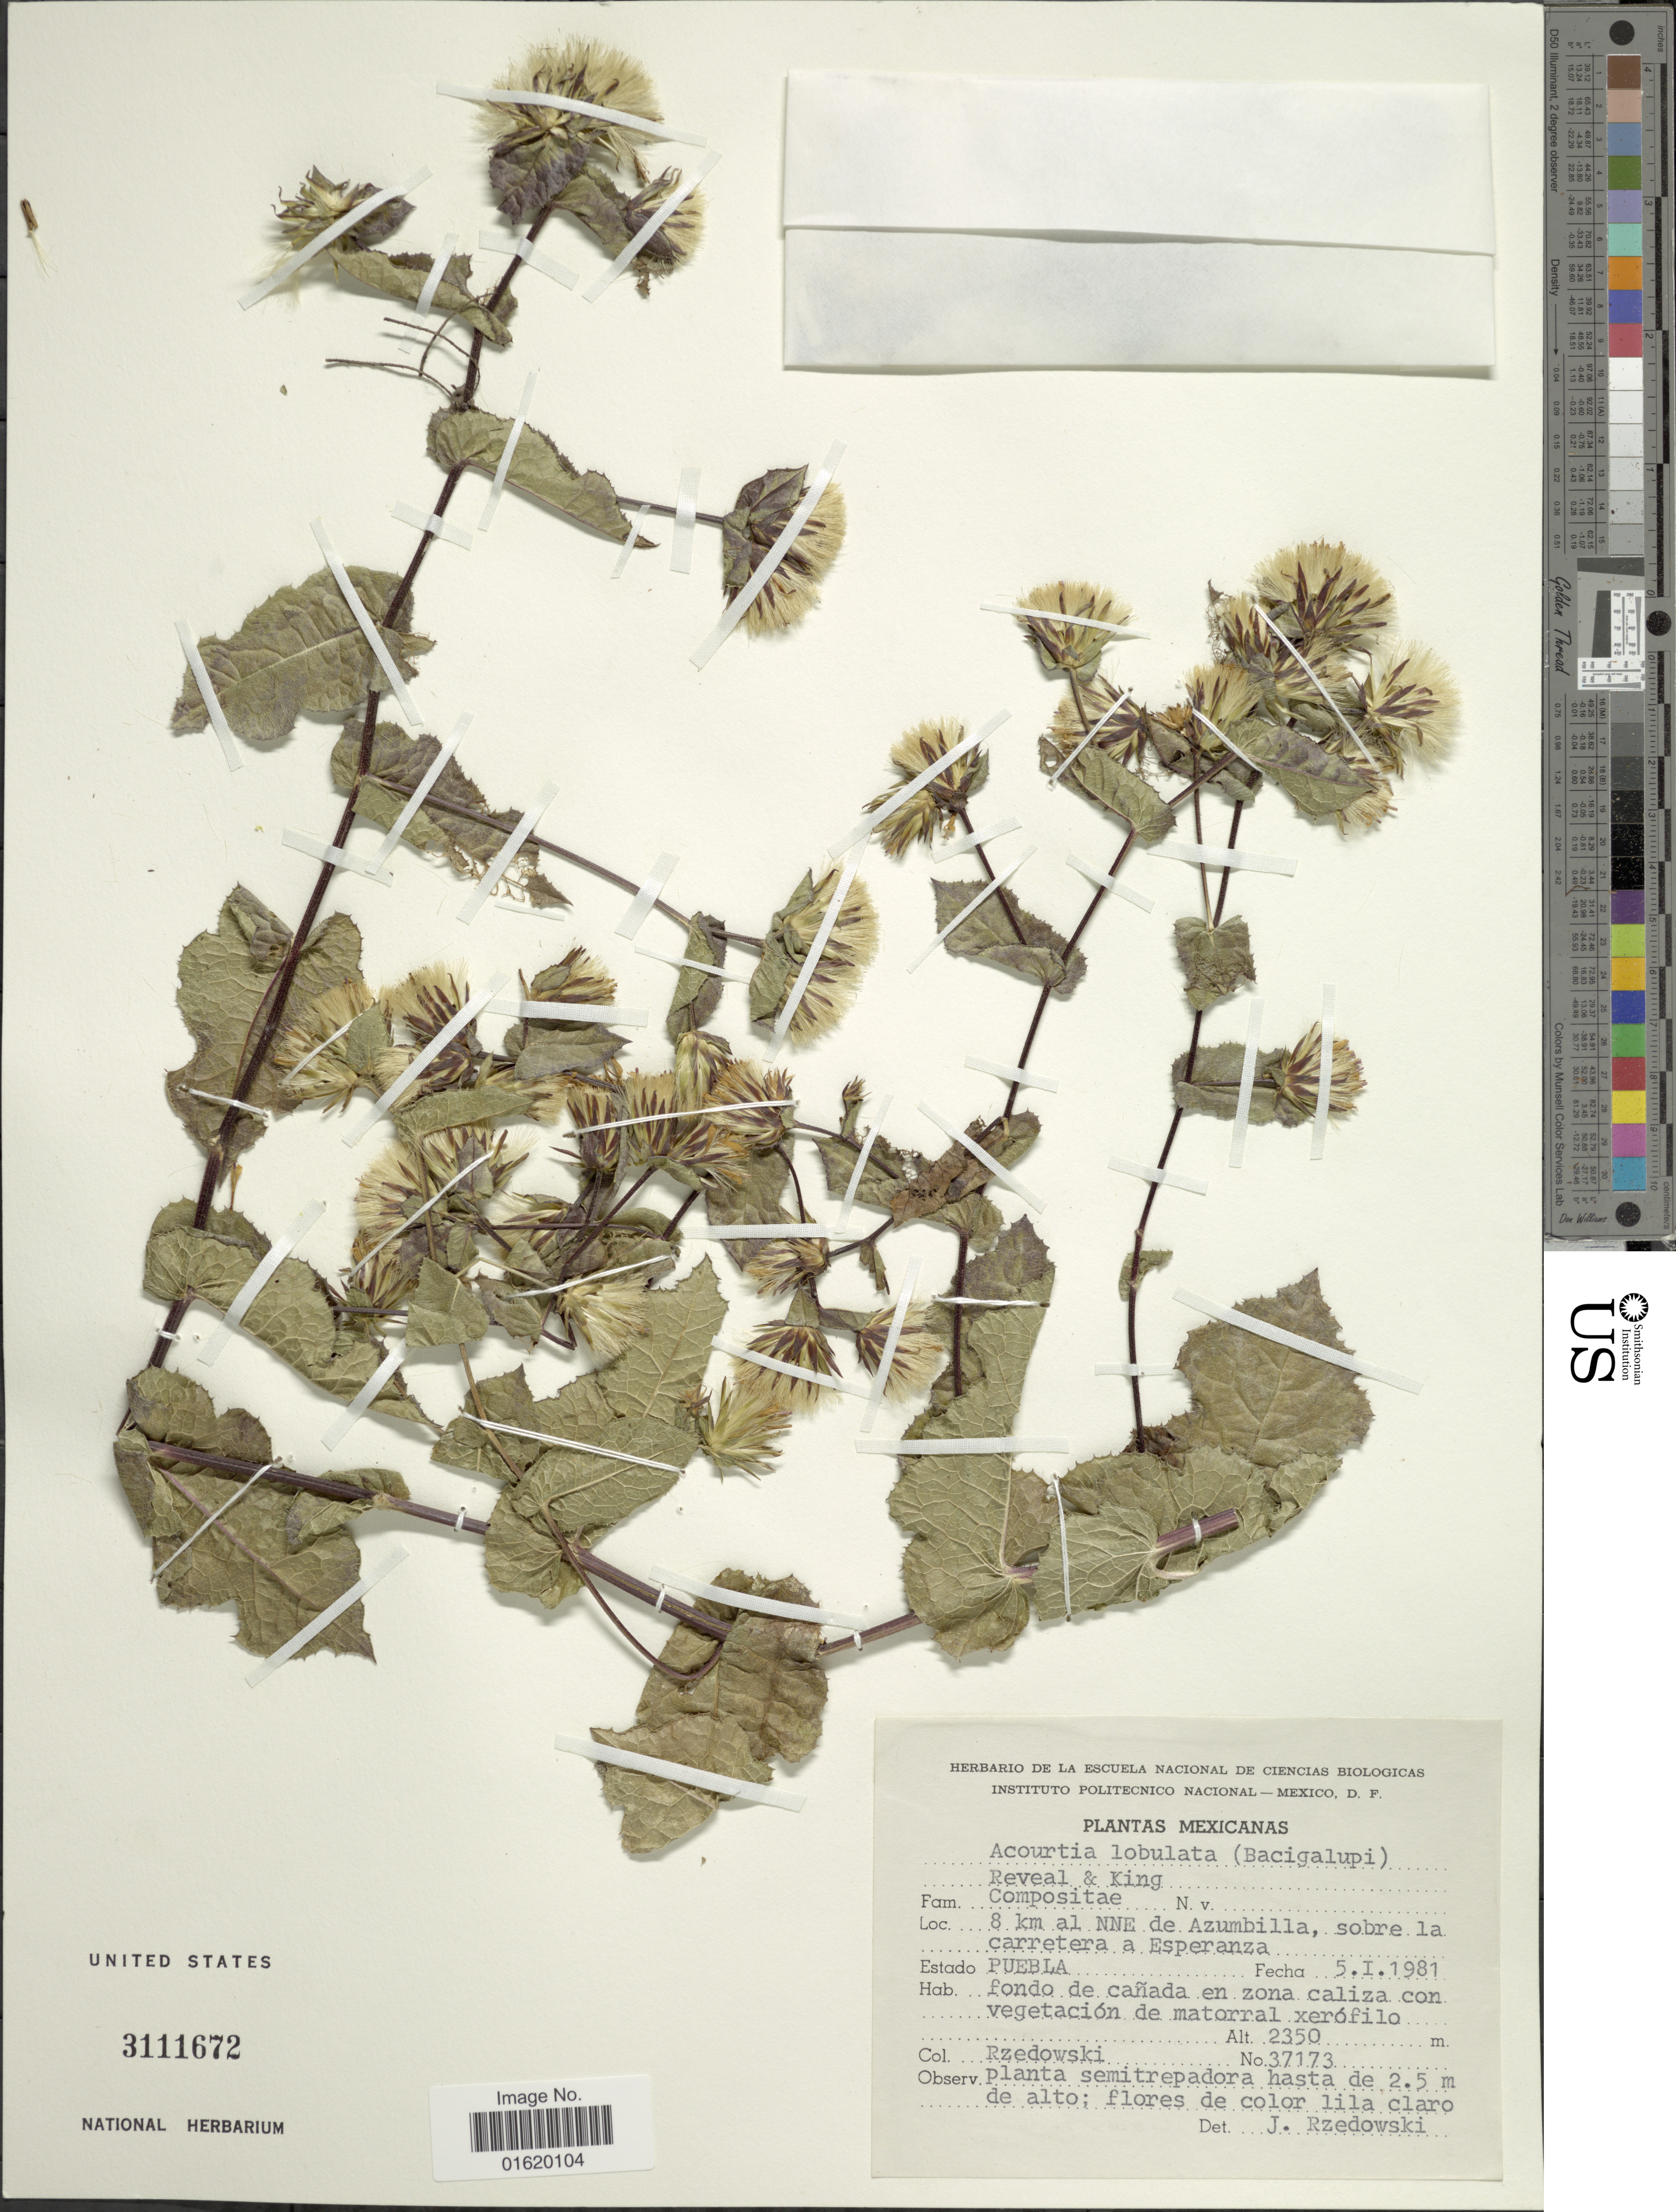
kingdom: Plantae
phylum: Tracheophyta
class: Magnoliopsida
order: Asterales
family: Asteraceae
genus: Acourtia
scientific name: Acourtia lobulata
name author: (Bacig.) Reveal & R.M. King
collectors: Rzedowski, --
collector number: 37173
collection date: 1981-01-05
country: Mexico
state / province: Puebla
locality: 8 km al NNE de Axumbilla, sobre la carretera a Esperanza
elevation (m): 2350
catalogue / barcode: US 3111672